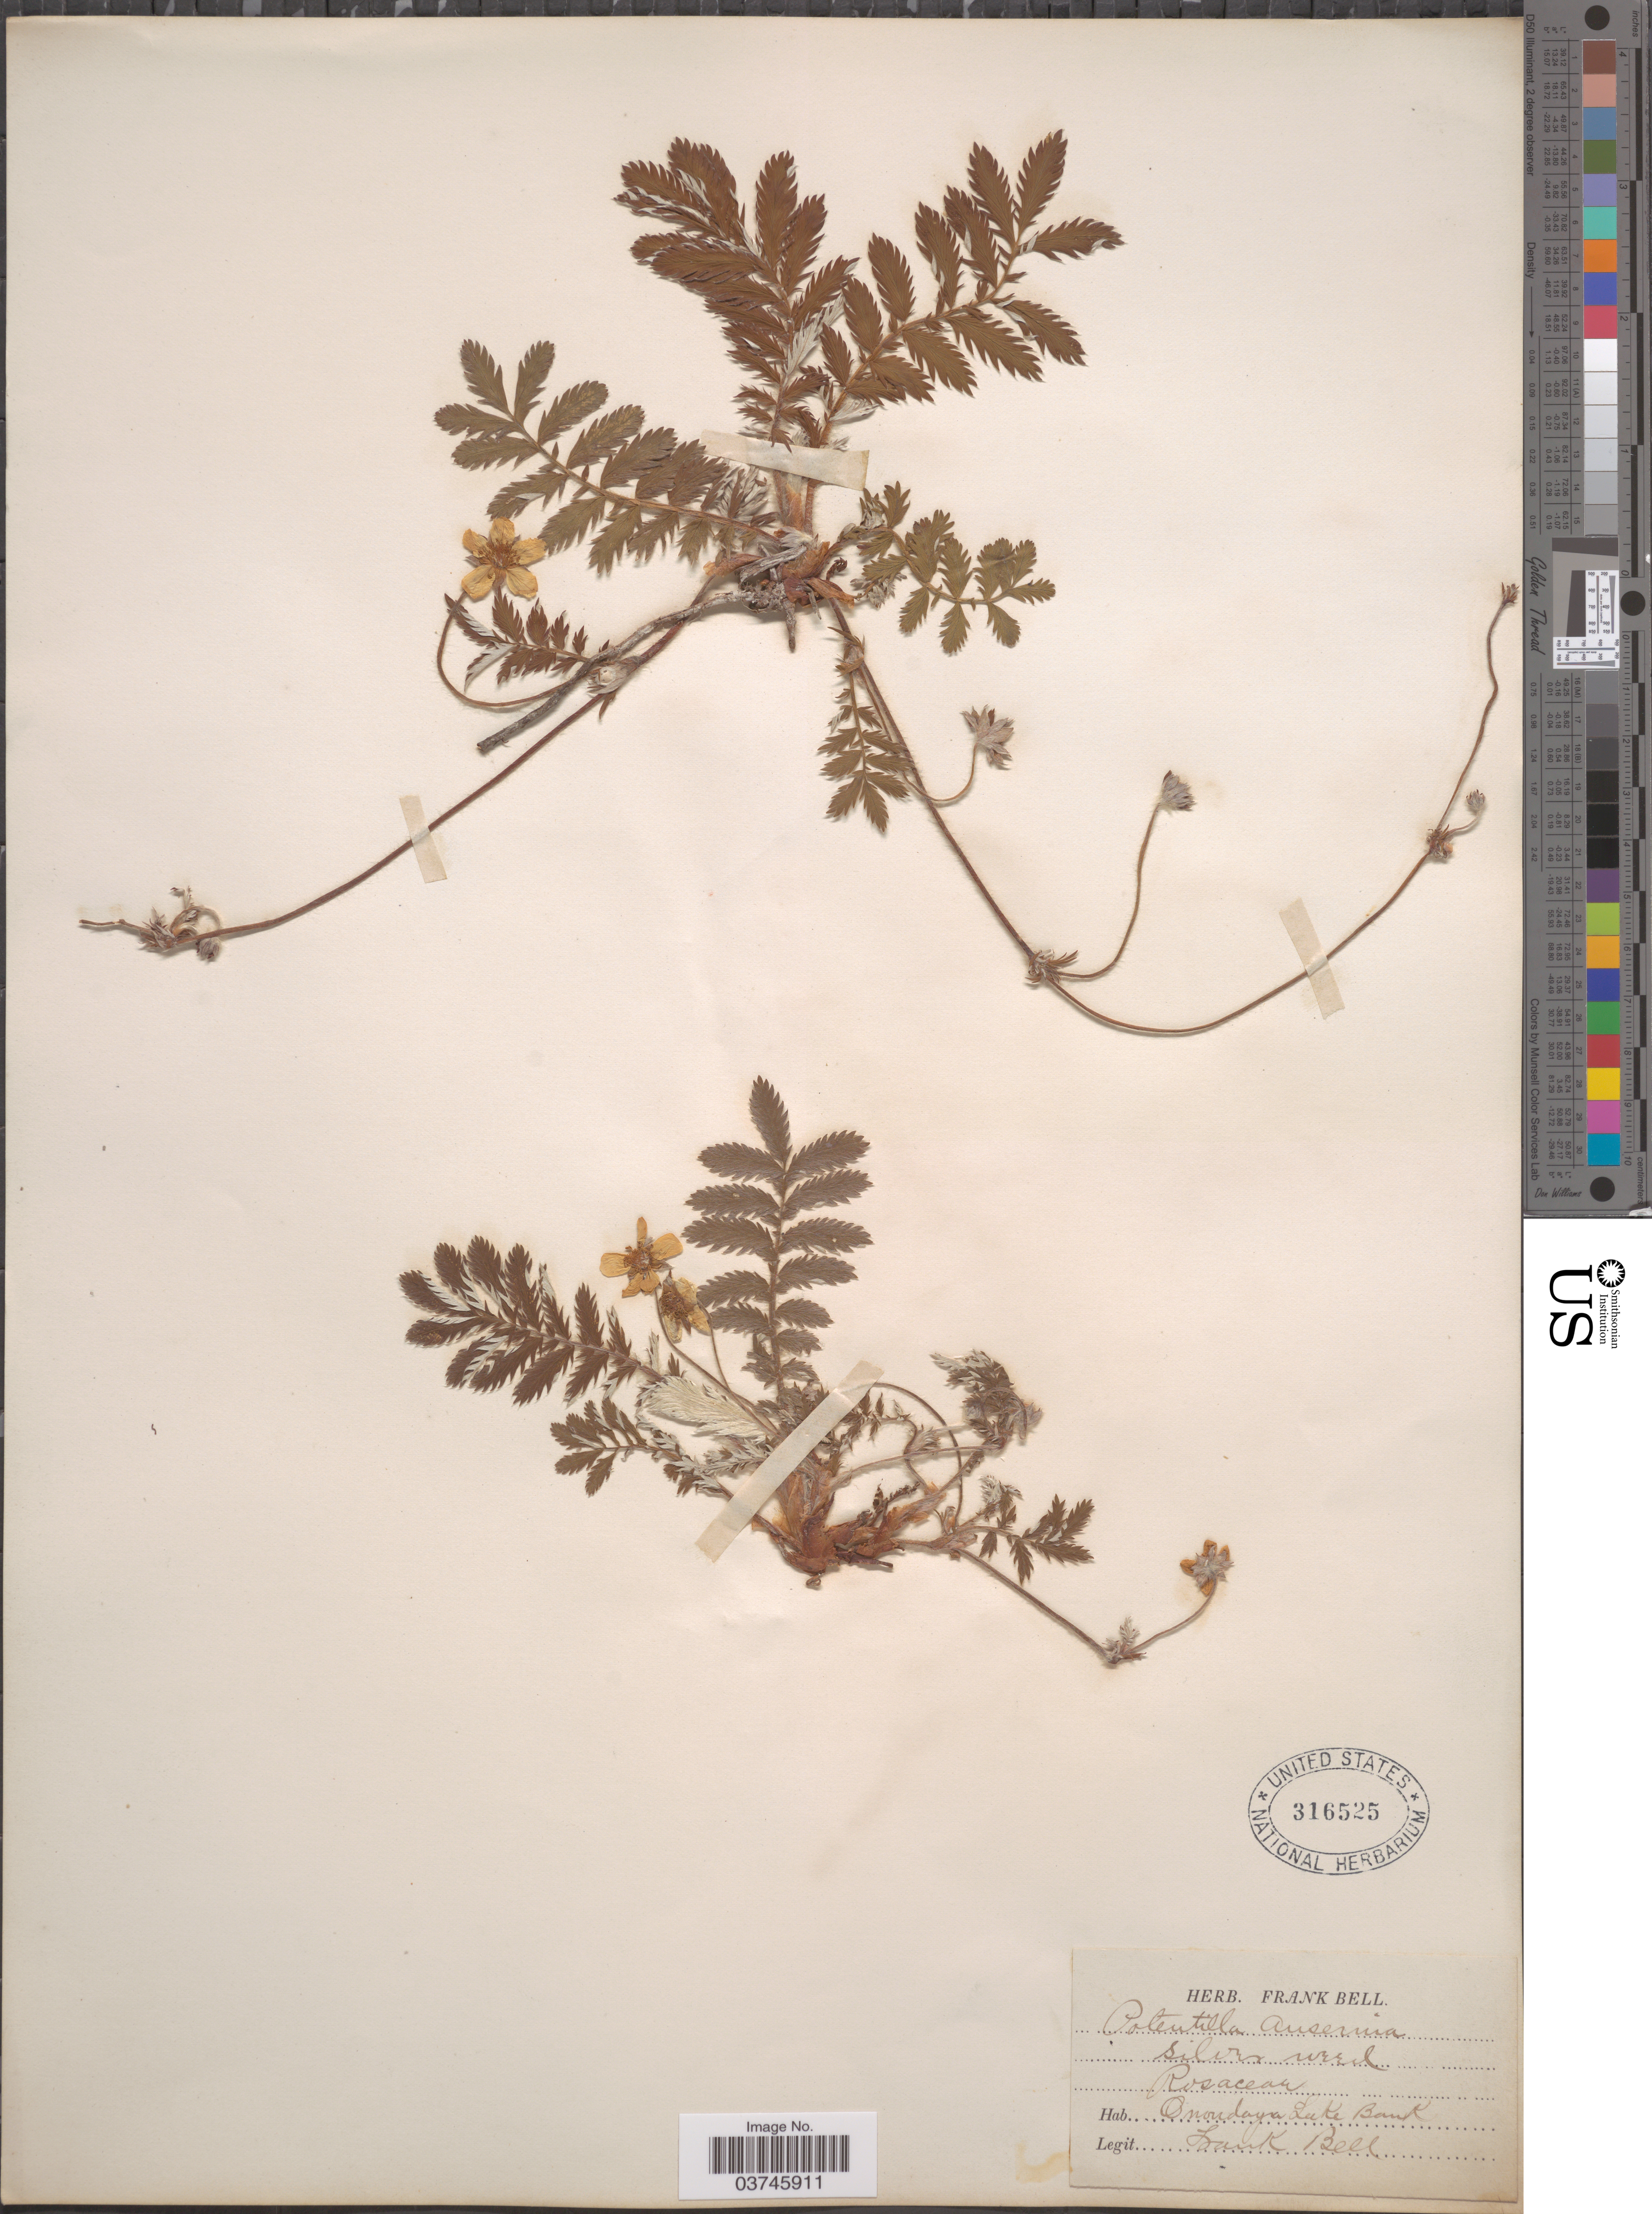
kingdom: Plantae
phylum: Tracheophyta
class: Magnoliopsida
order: Rosales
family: Rosaceae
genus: Argentina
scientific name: Argentina anserina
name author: (L.) Rydb.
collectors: F. Bell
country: United States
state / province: New York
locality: Onondaga Lake Bank.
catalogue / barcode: US 316525